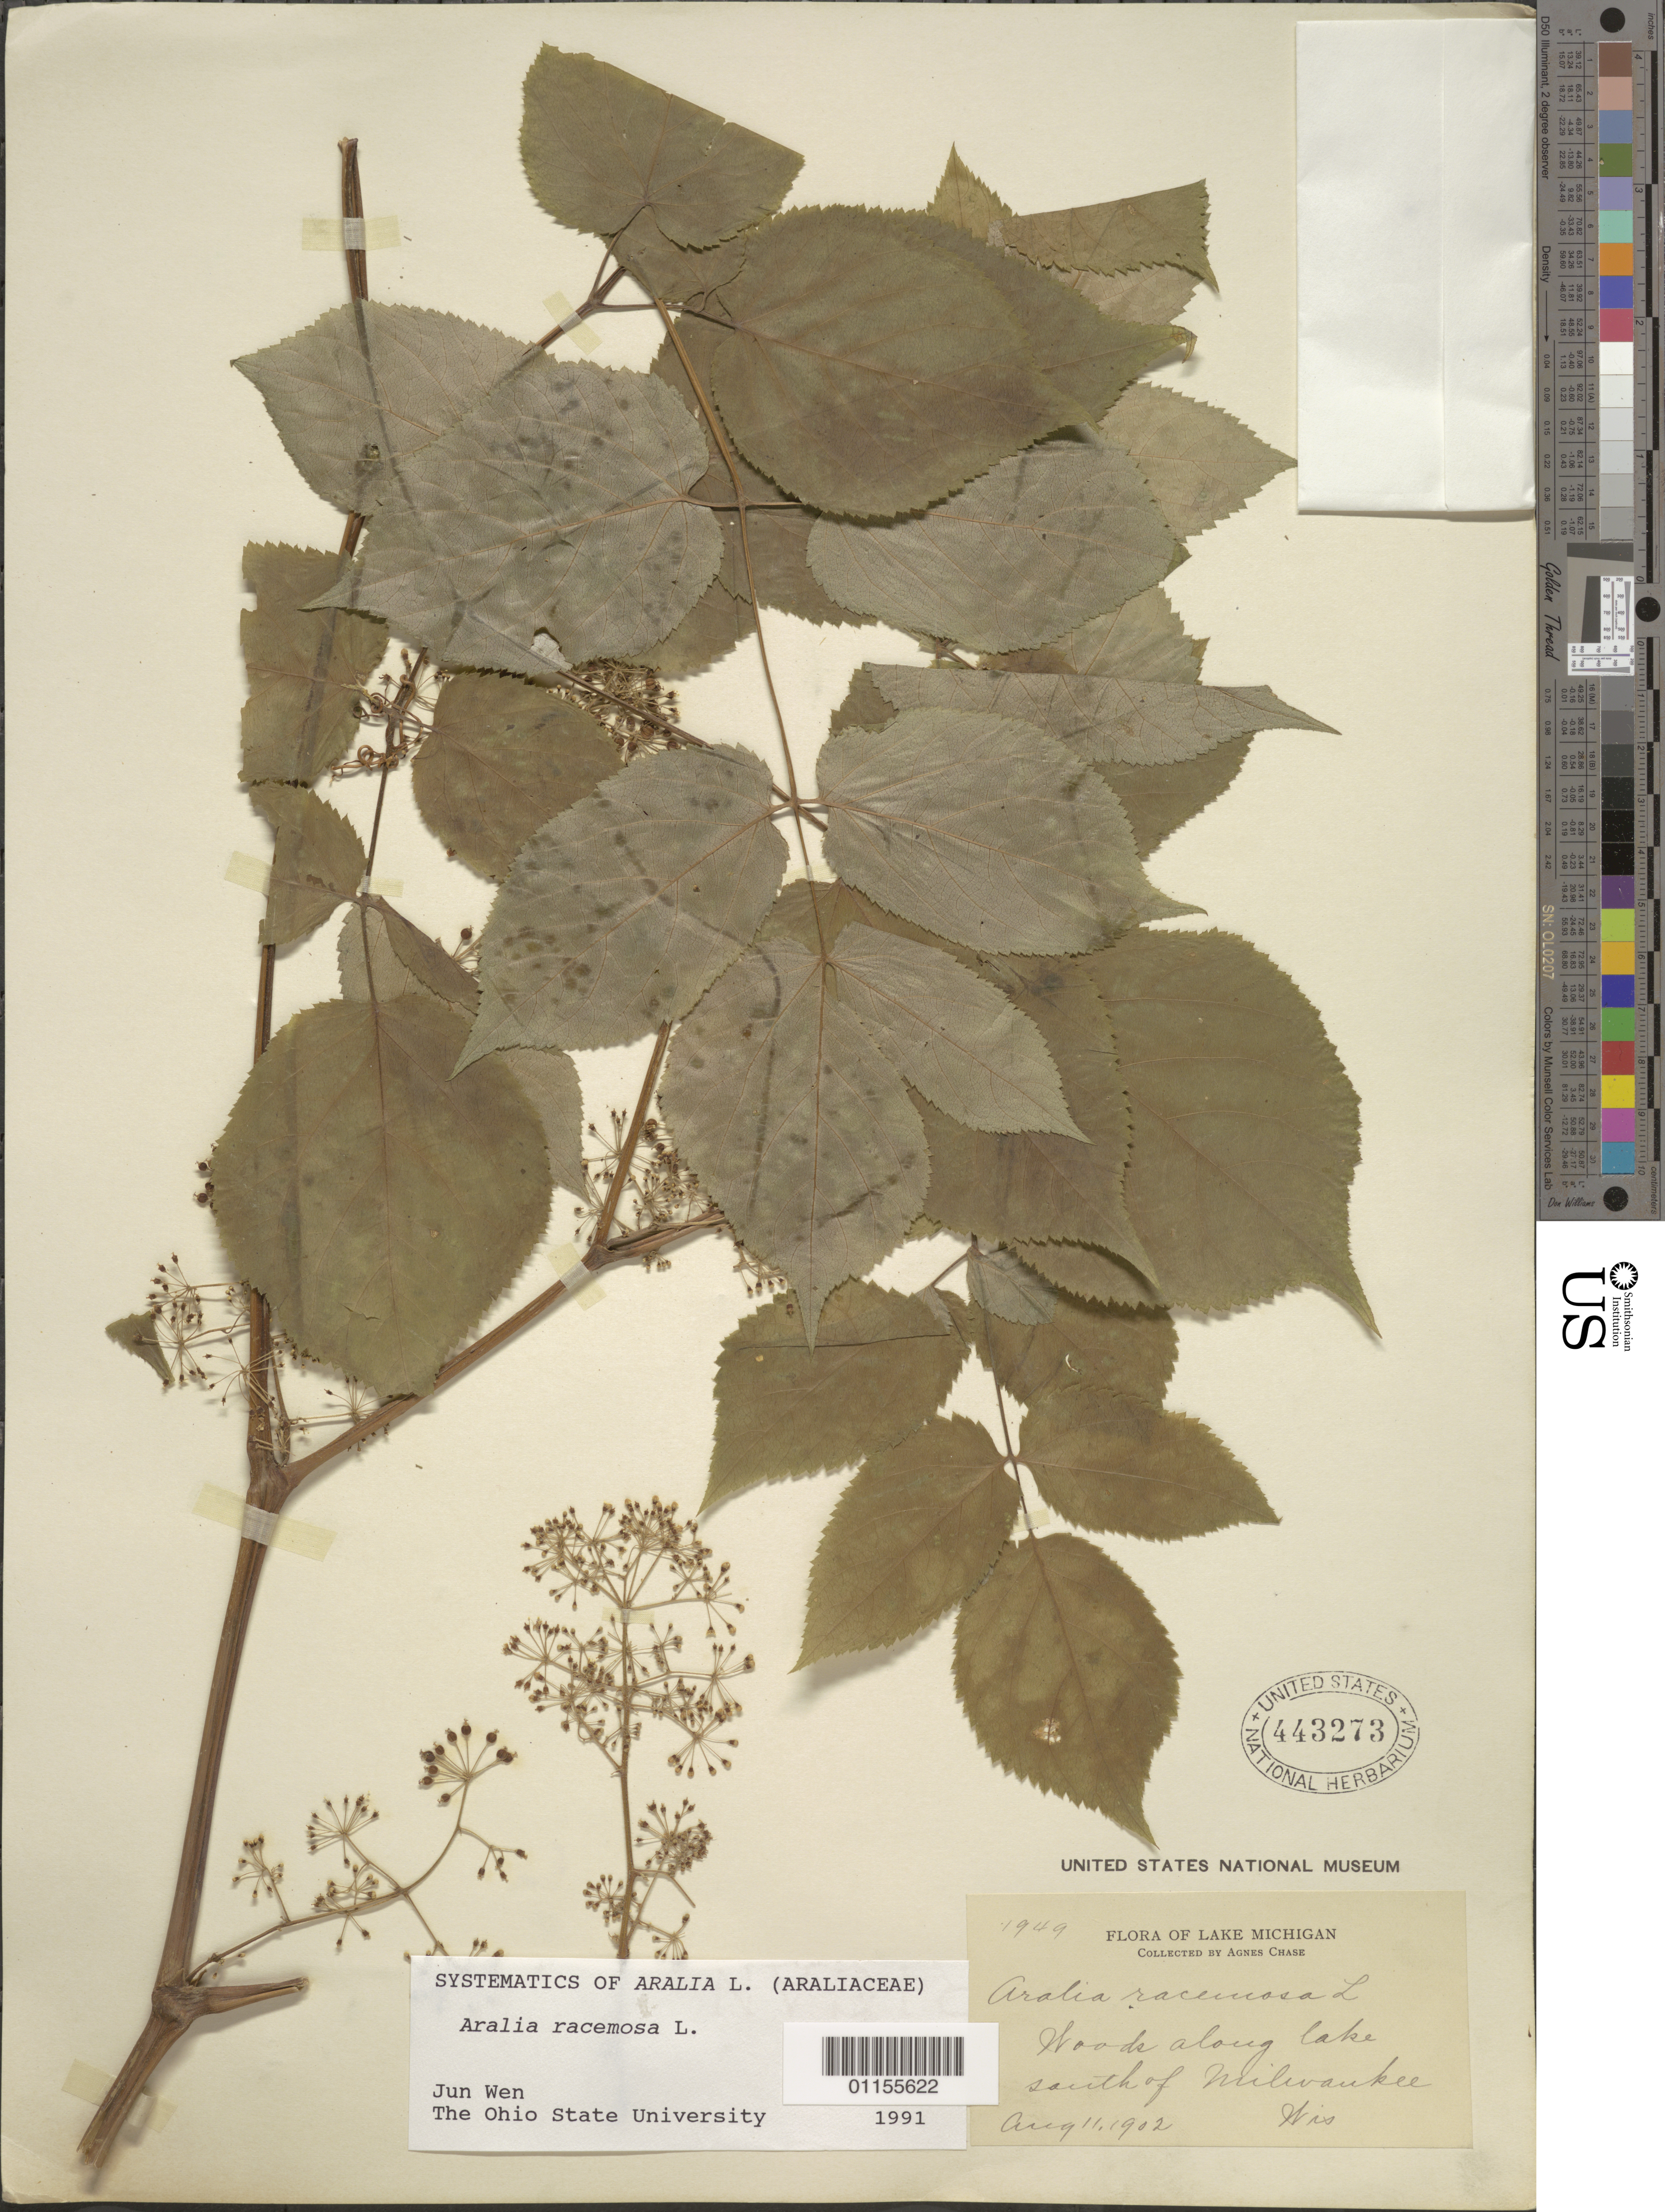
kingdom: Plantae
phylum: Tracheophyta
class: Magnoliopsida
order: Apiales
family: Araliaceae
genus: Aralia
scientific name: Aralia racemosa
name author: L.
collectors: A. Chase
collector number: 1949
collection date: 1902-08-11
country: United States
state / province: Wisconsin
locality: Lake Michigan. S of Milwaukee.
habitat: Woods along lake.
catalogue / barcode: US 443273